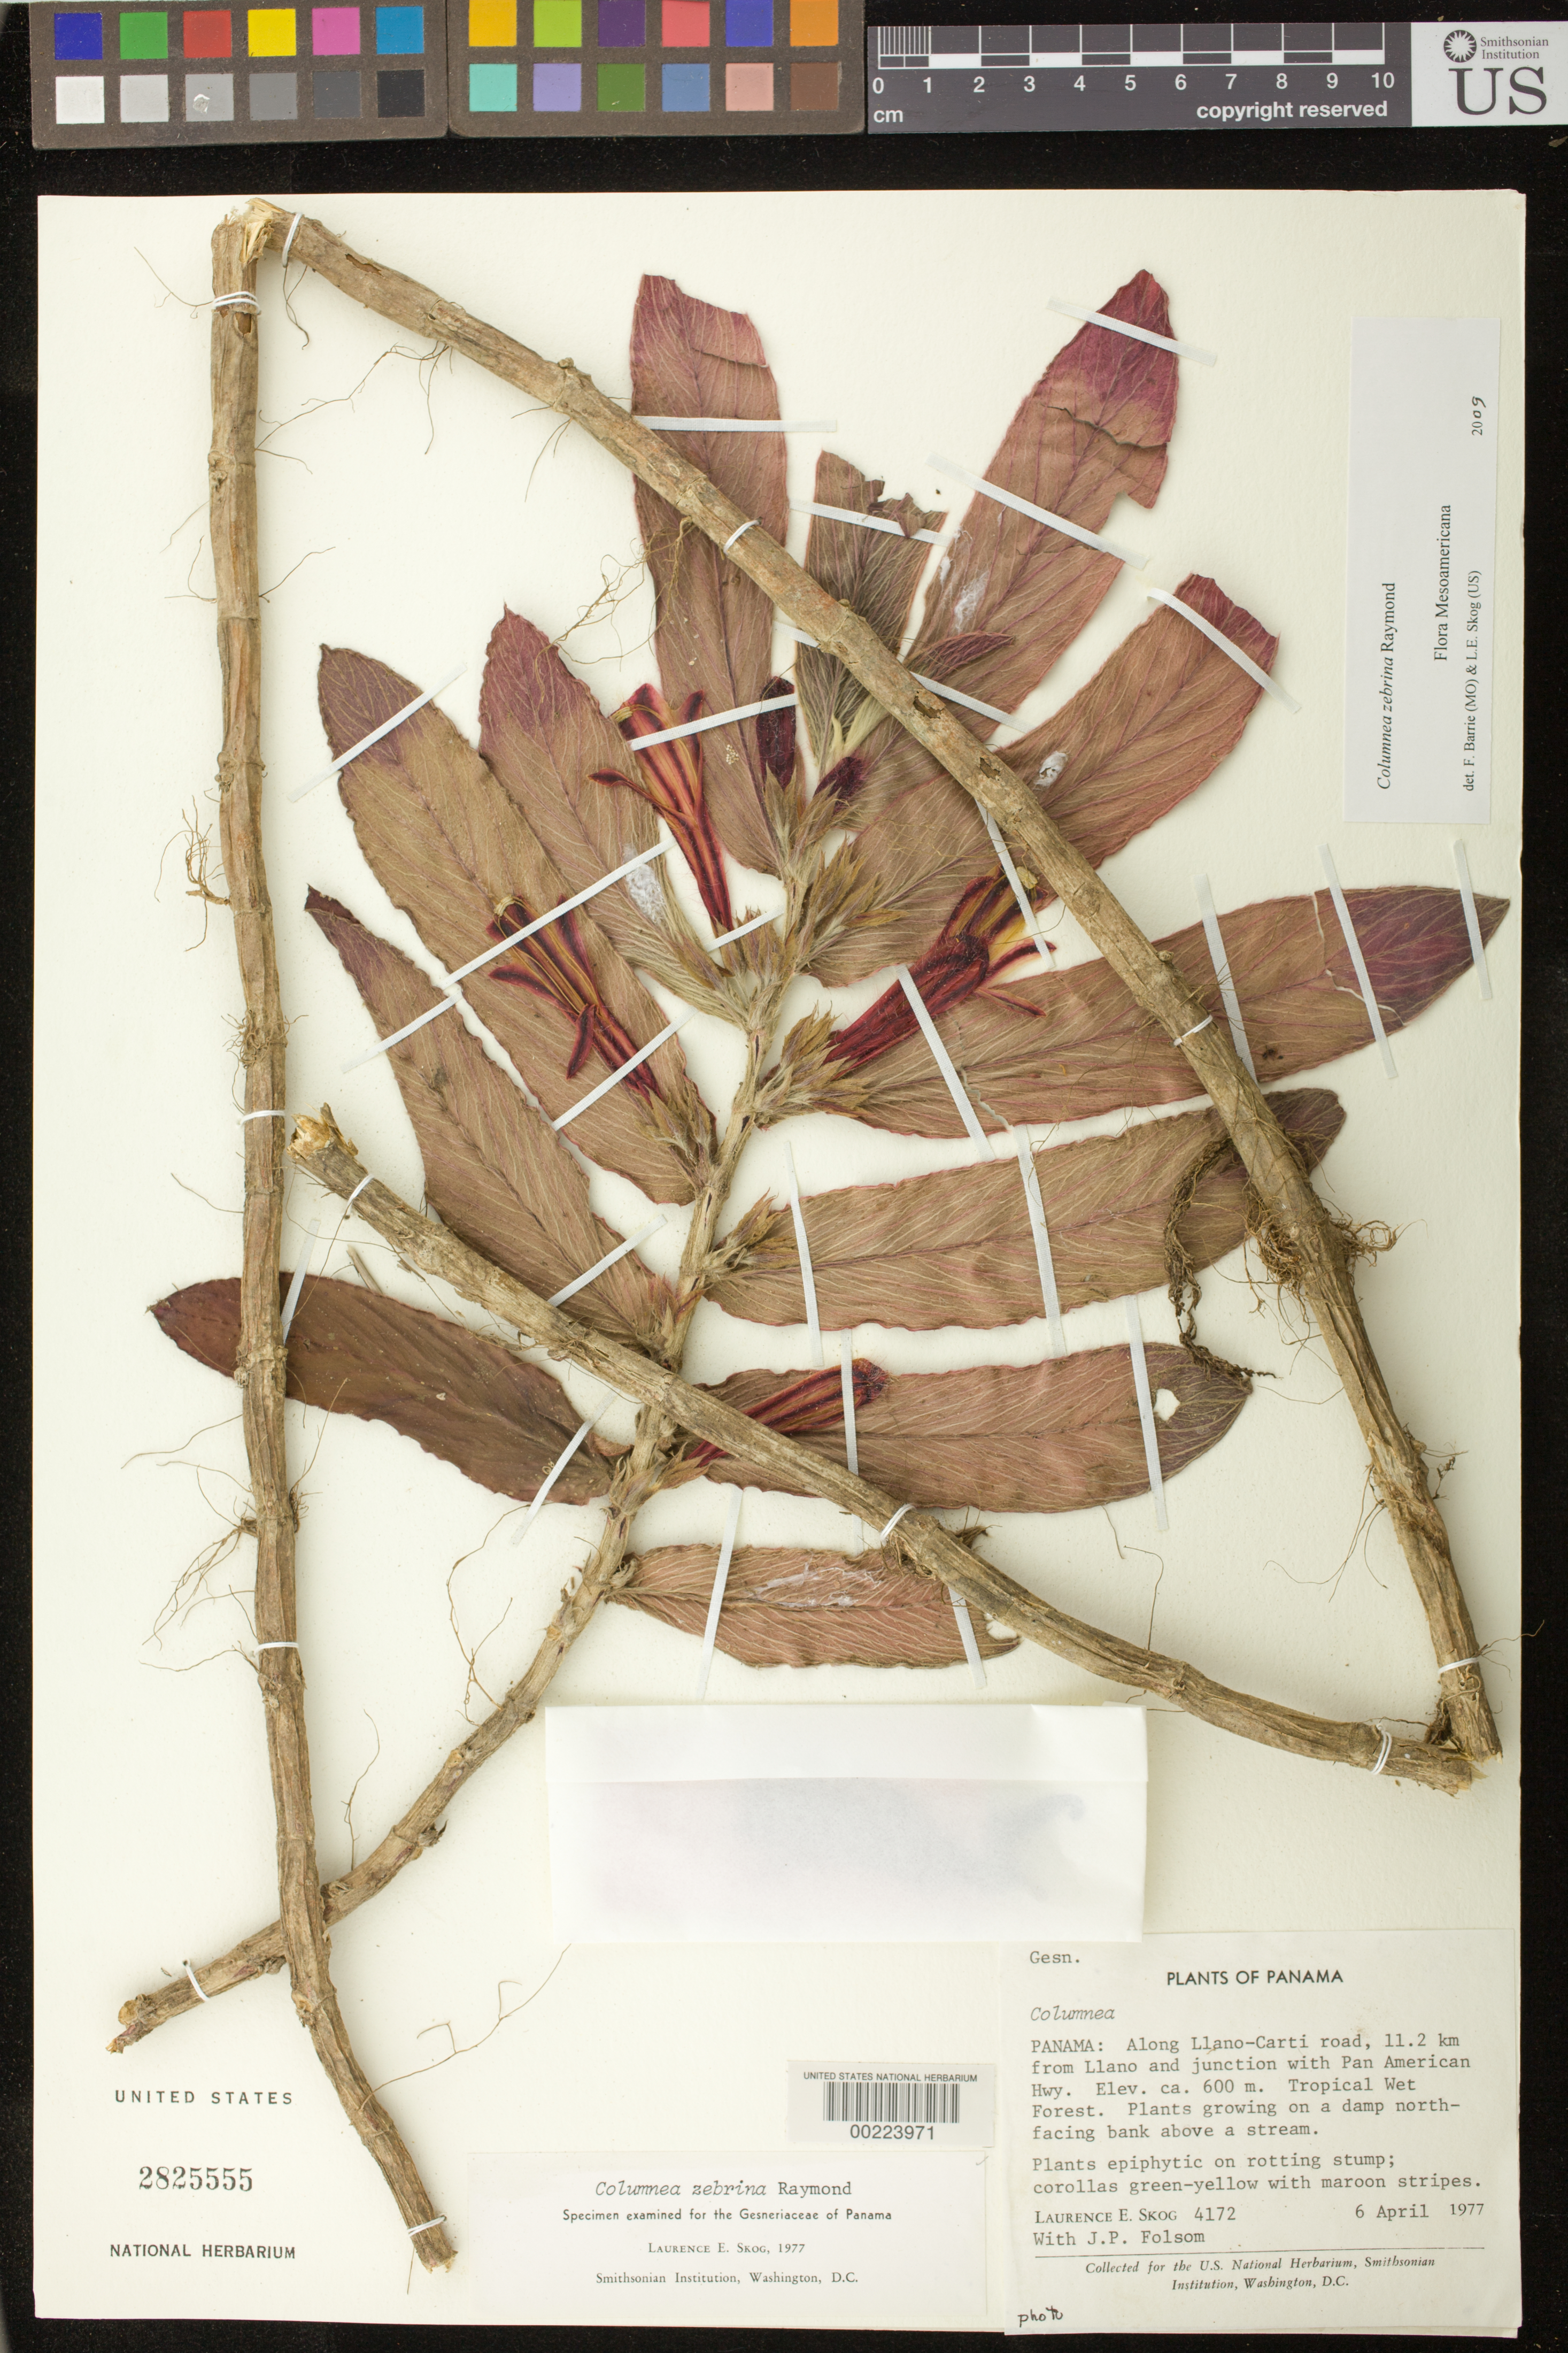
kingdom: Plantae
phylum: Tracheophyta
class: Magnoliopsida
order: Lamiales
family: Gesneriaceae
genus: Columnea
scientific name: Columnea zebrina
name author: Raymond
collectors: L. E. Skog & J. P. Folsom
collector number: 4172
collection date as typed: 06 Apr 1977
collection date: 1977-04-06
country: Panama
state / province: Panamá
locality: Along El Llano-Carti road, 11.2 km from Llano and junction with Pan American hwy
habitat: Tropical wet forest, plants growing on damp N-facing bank above stream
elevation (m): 600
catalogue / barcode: US 2825555